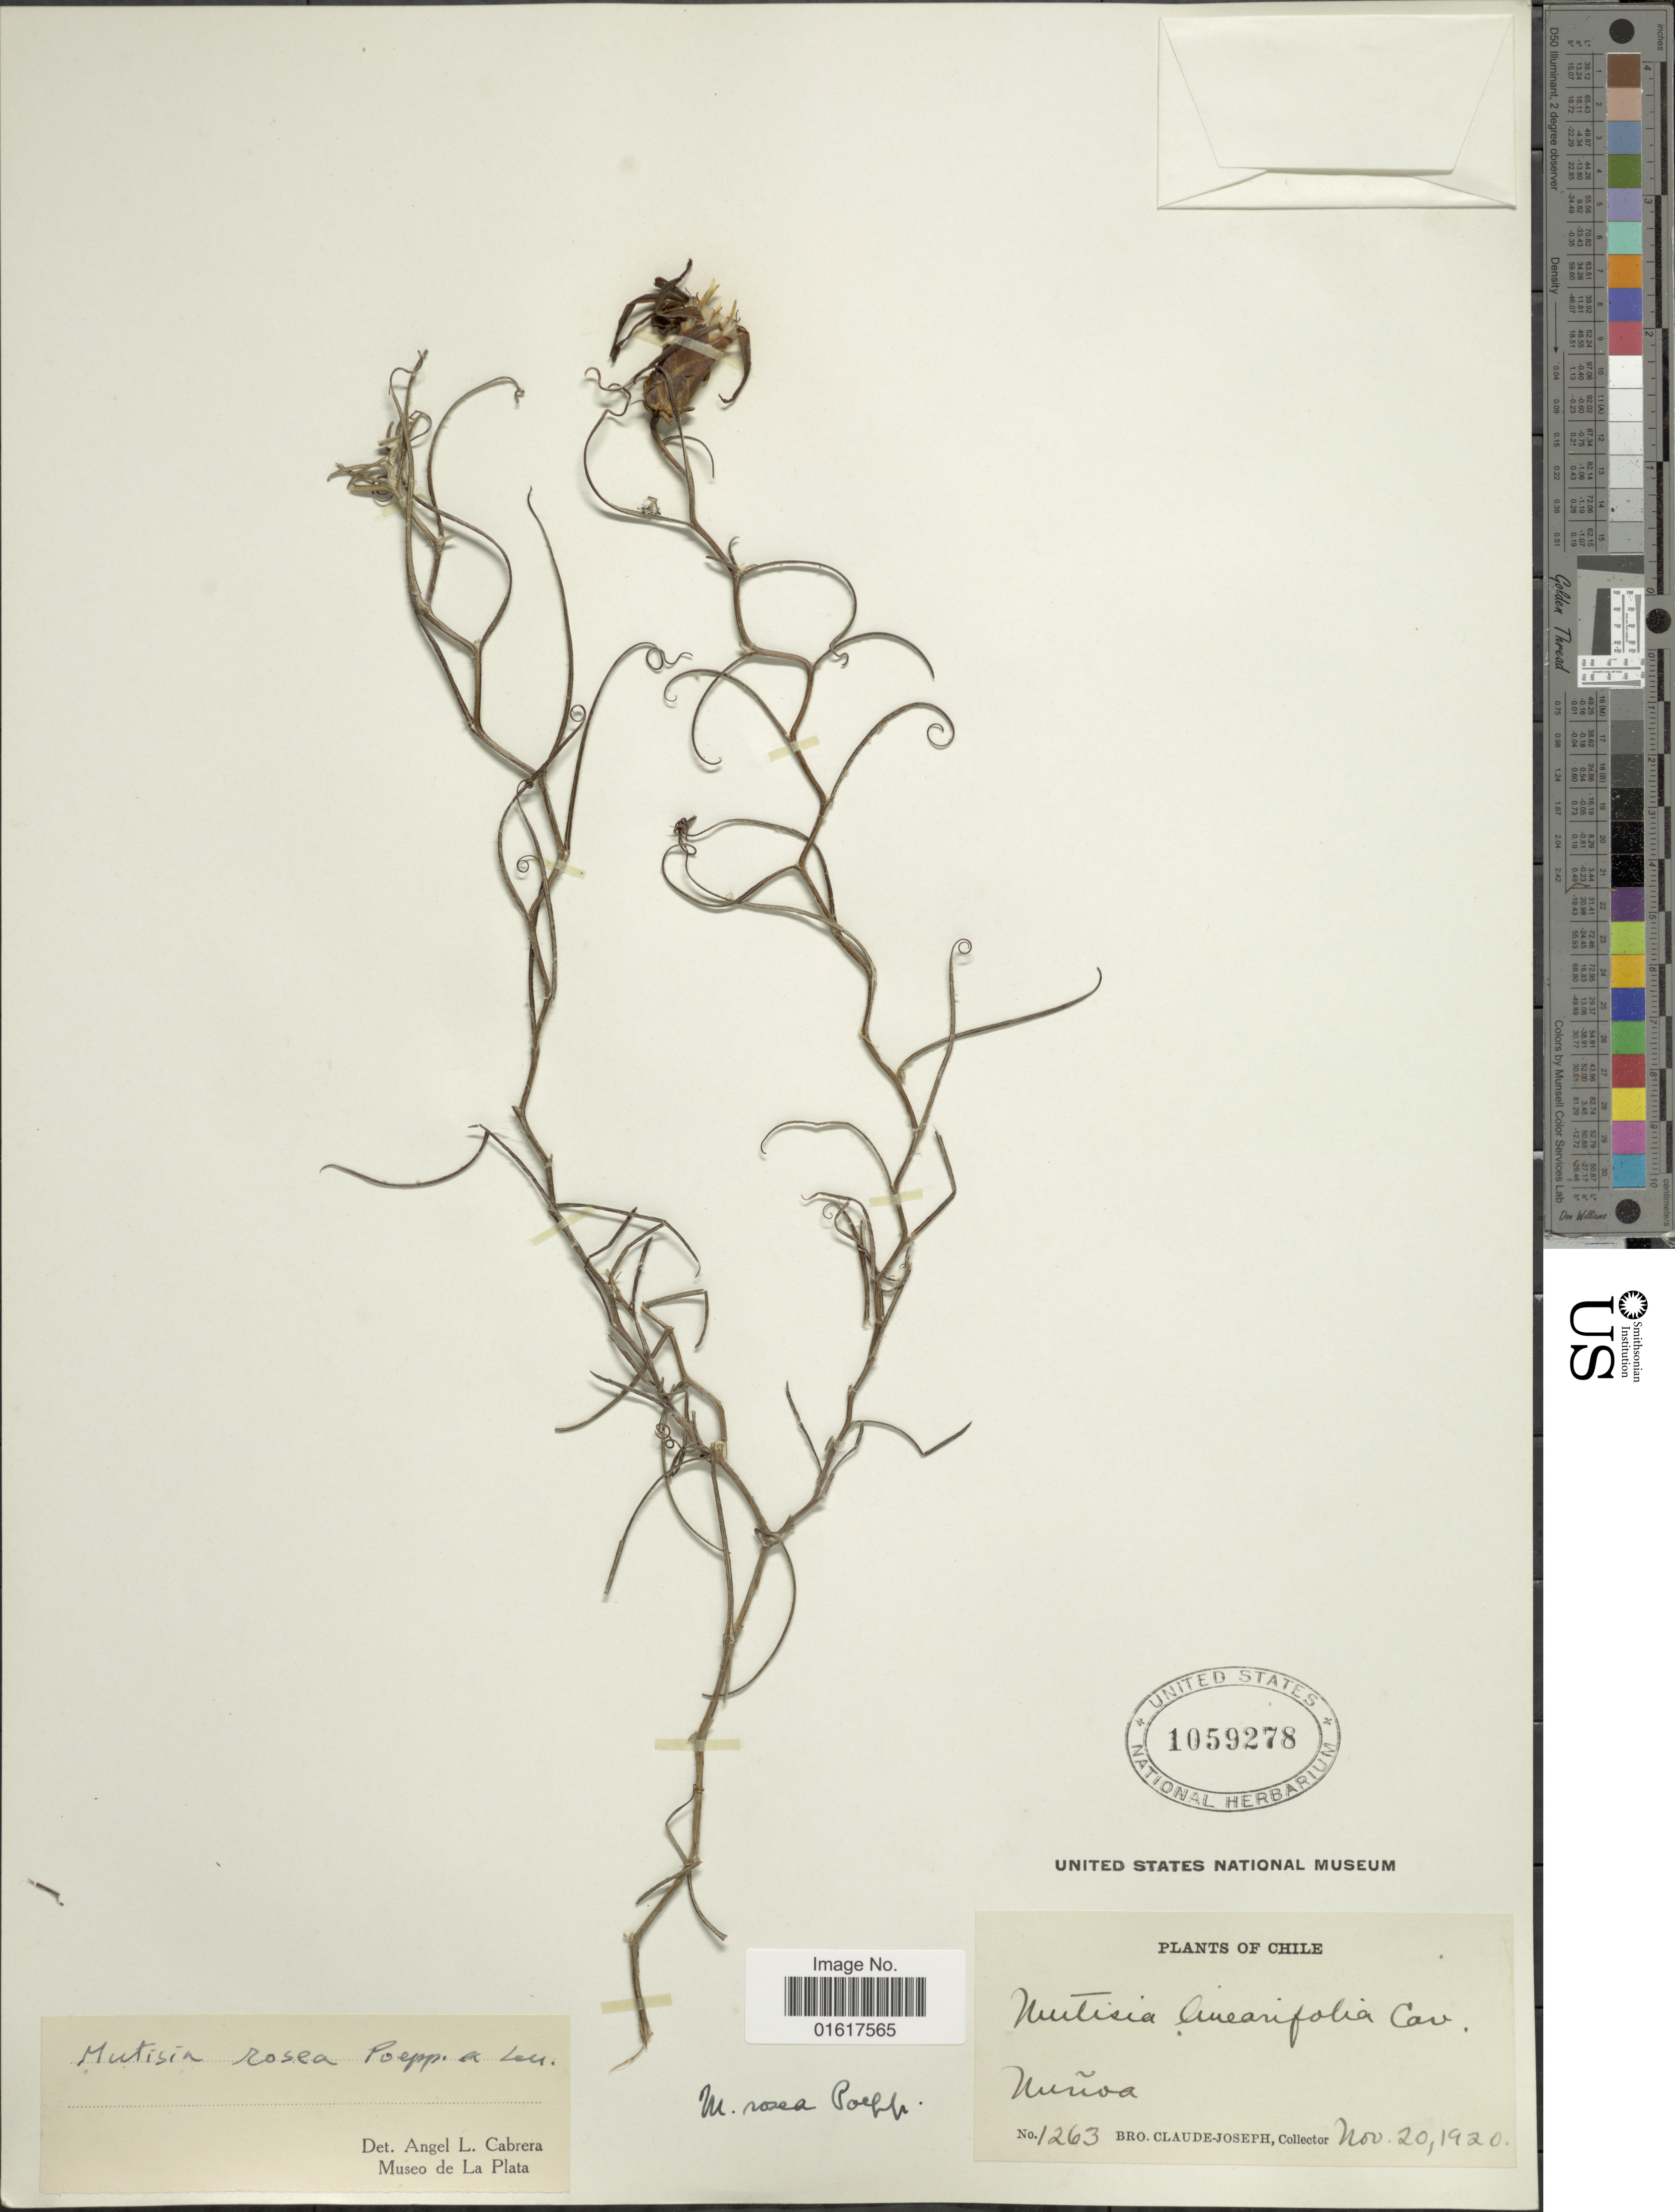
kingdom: Plantae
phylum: Tracheophyta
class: Magnoliopsida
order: Asterales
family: Asteraceae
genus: Mutisia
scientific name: Mutisia rosea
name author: Poepp. ex Less.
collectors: Bro. Claude-Joseph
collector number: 1263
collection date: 1920-11-20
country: Chile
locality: Nuñoa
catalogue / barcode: US 1059278